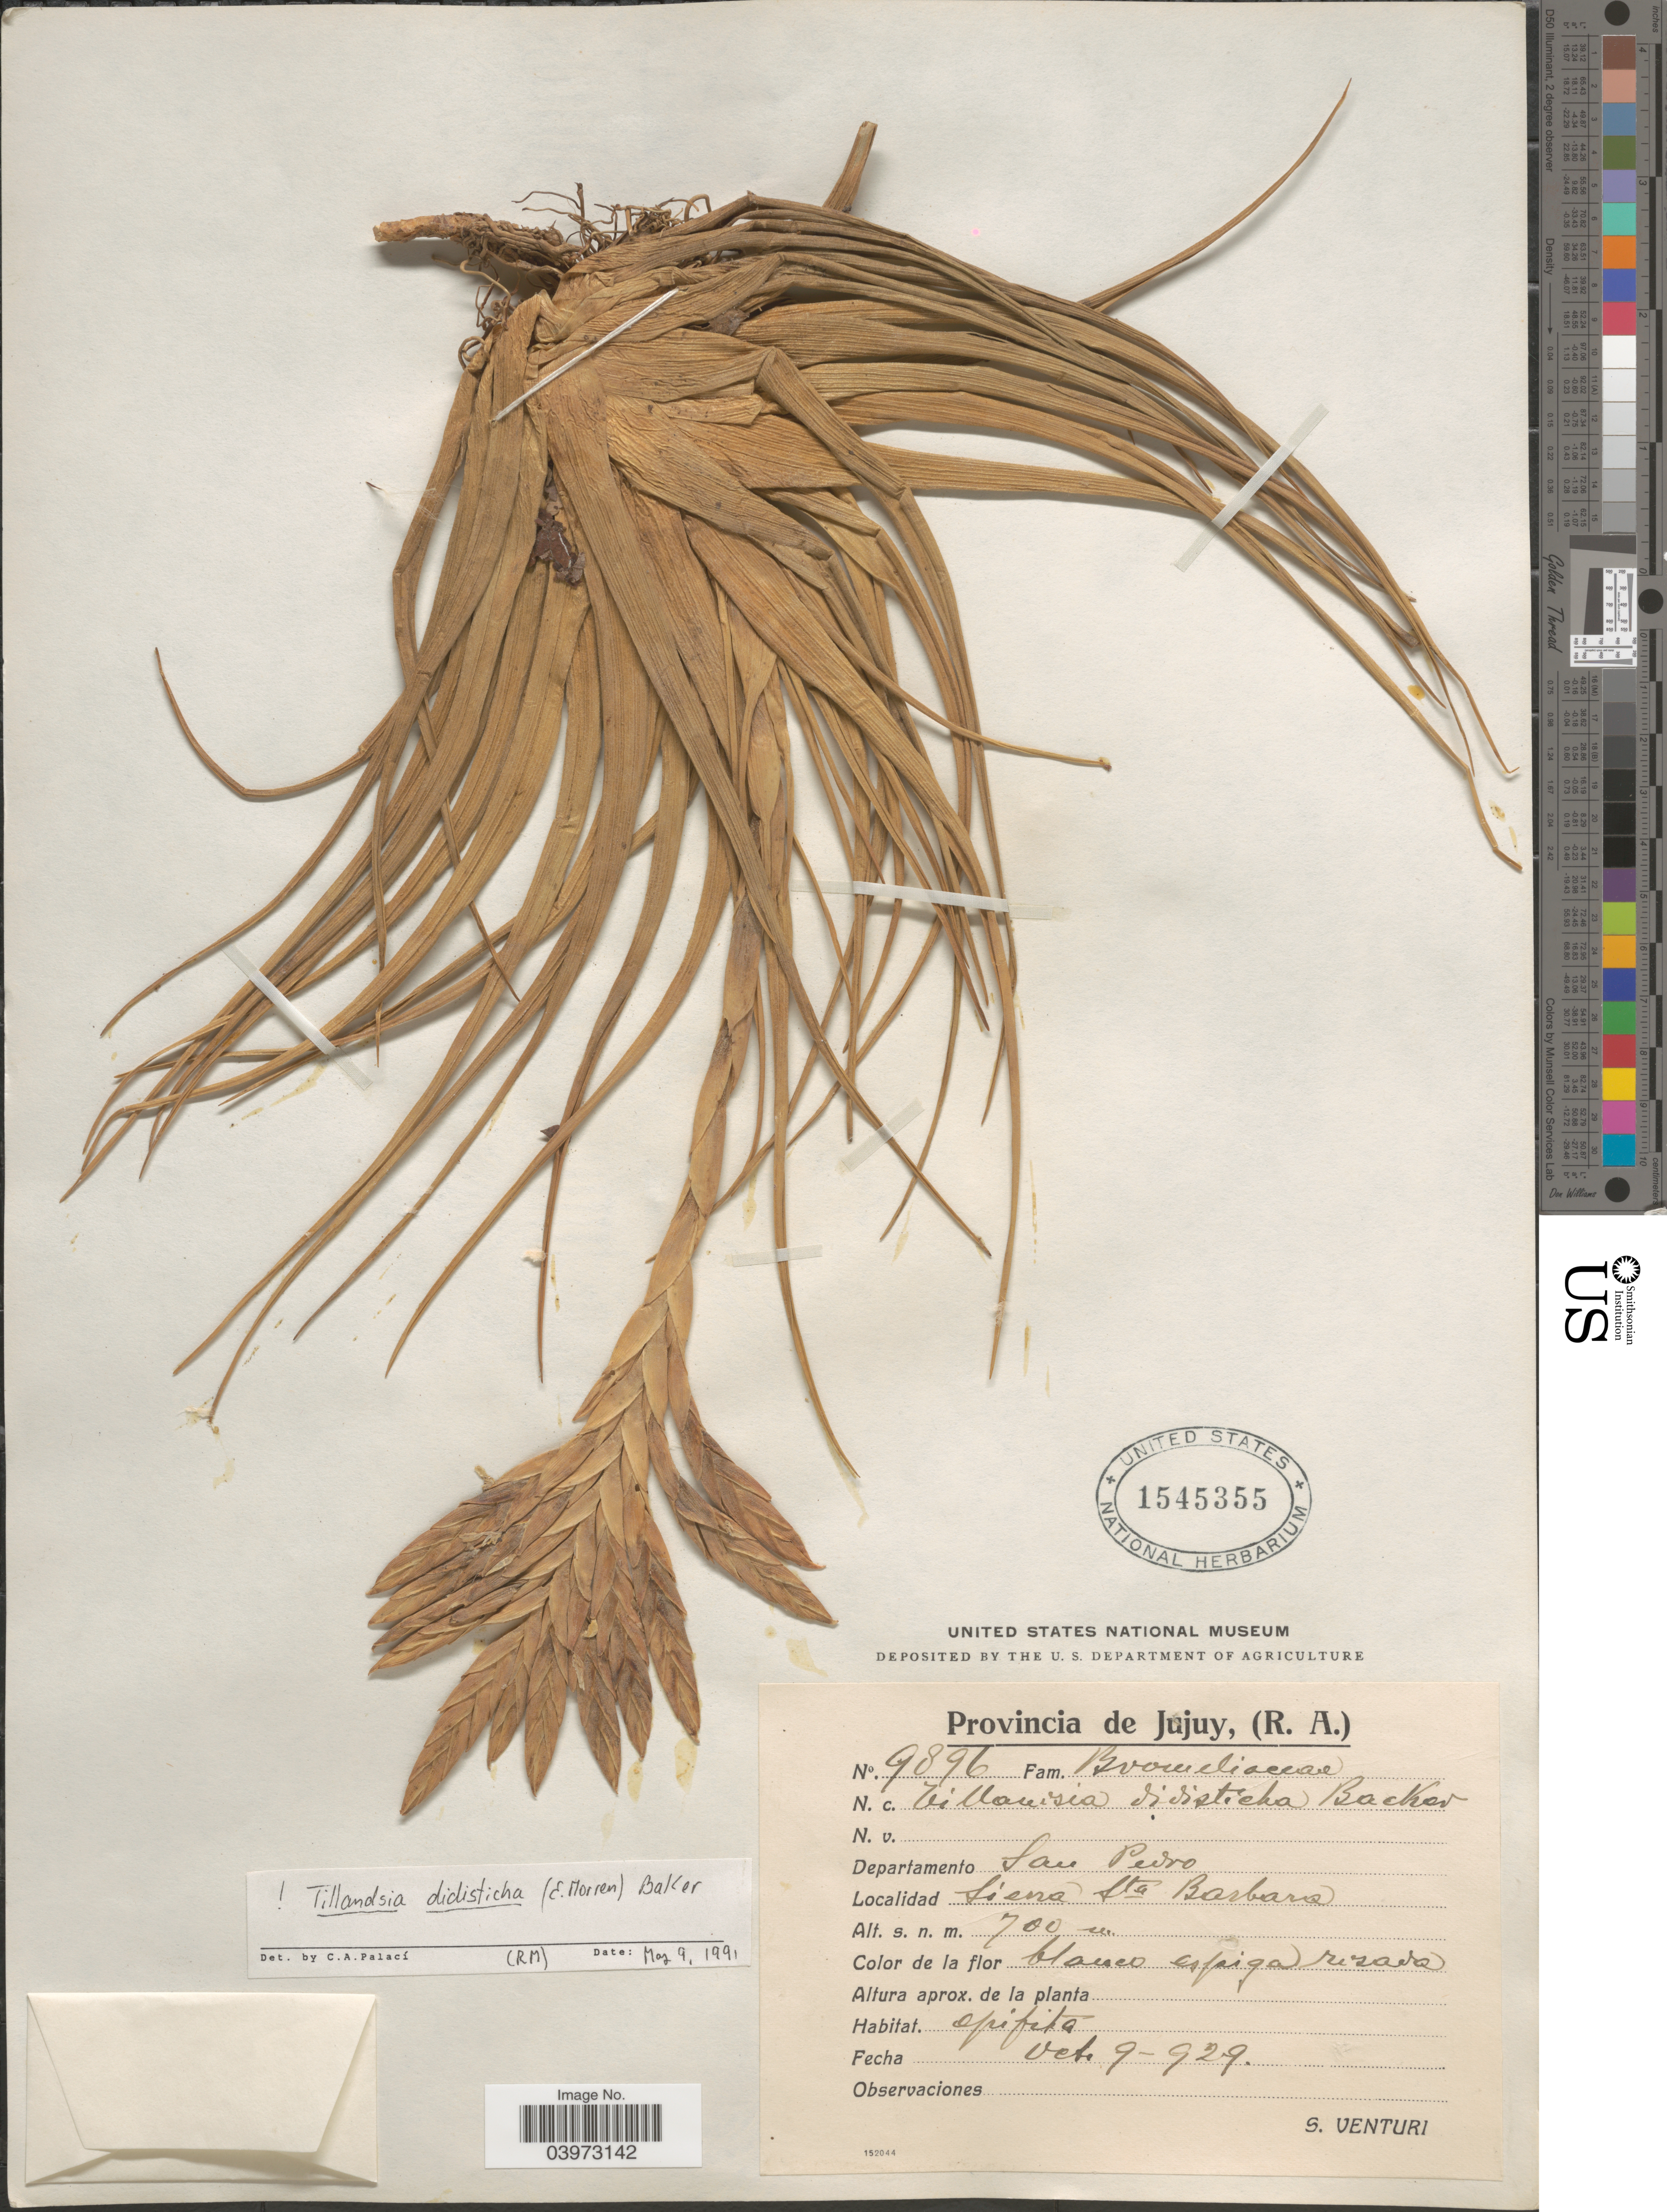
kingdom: Plantae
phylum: Tracheophyta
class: Liliopsida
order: Poales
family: Bromeliaceae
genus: Tillandsia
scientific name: Tillandsia didisticha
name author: (É. Morren) Baker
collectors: S. Venturi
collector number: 9896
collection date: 1929-10-09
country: Argentina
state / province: Jujuy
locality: Departamento San Pedro. Sierra Sta Barbara.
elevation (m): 700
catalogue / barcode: US 1545355